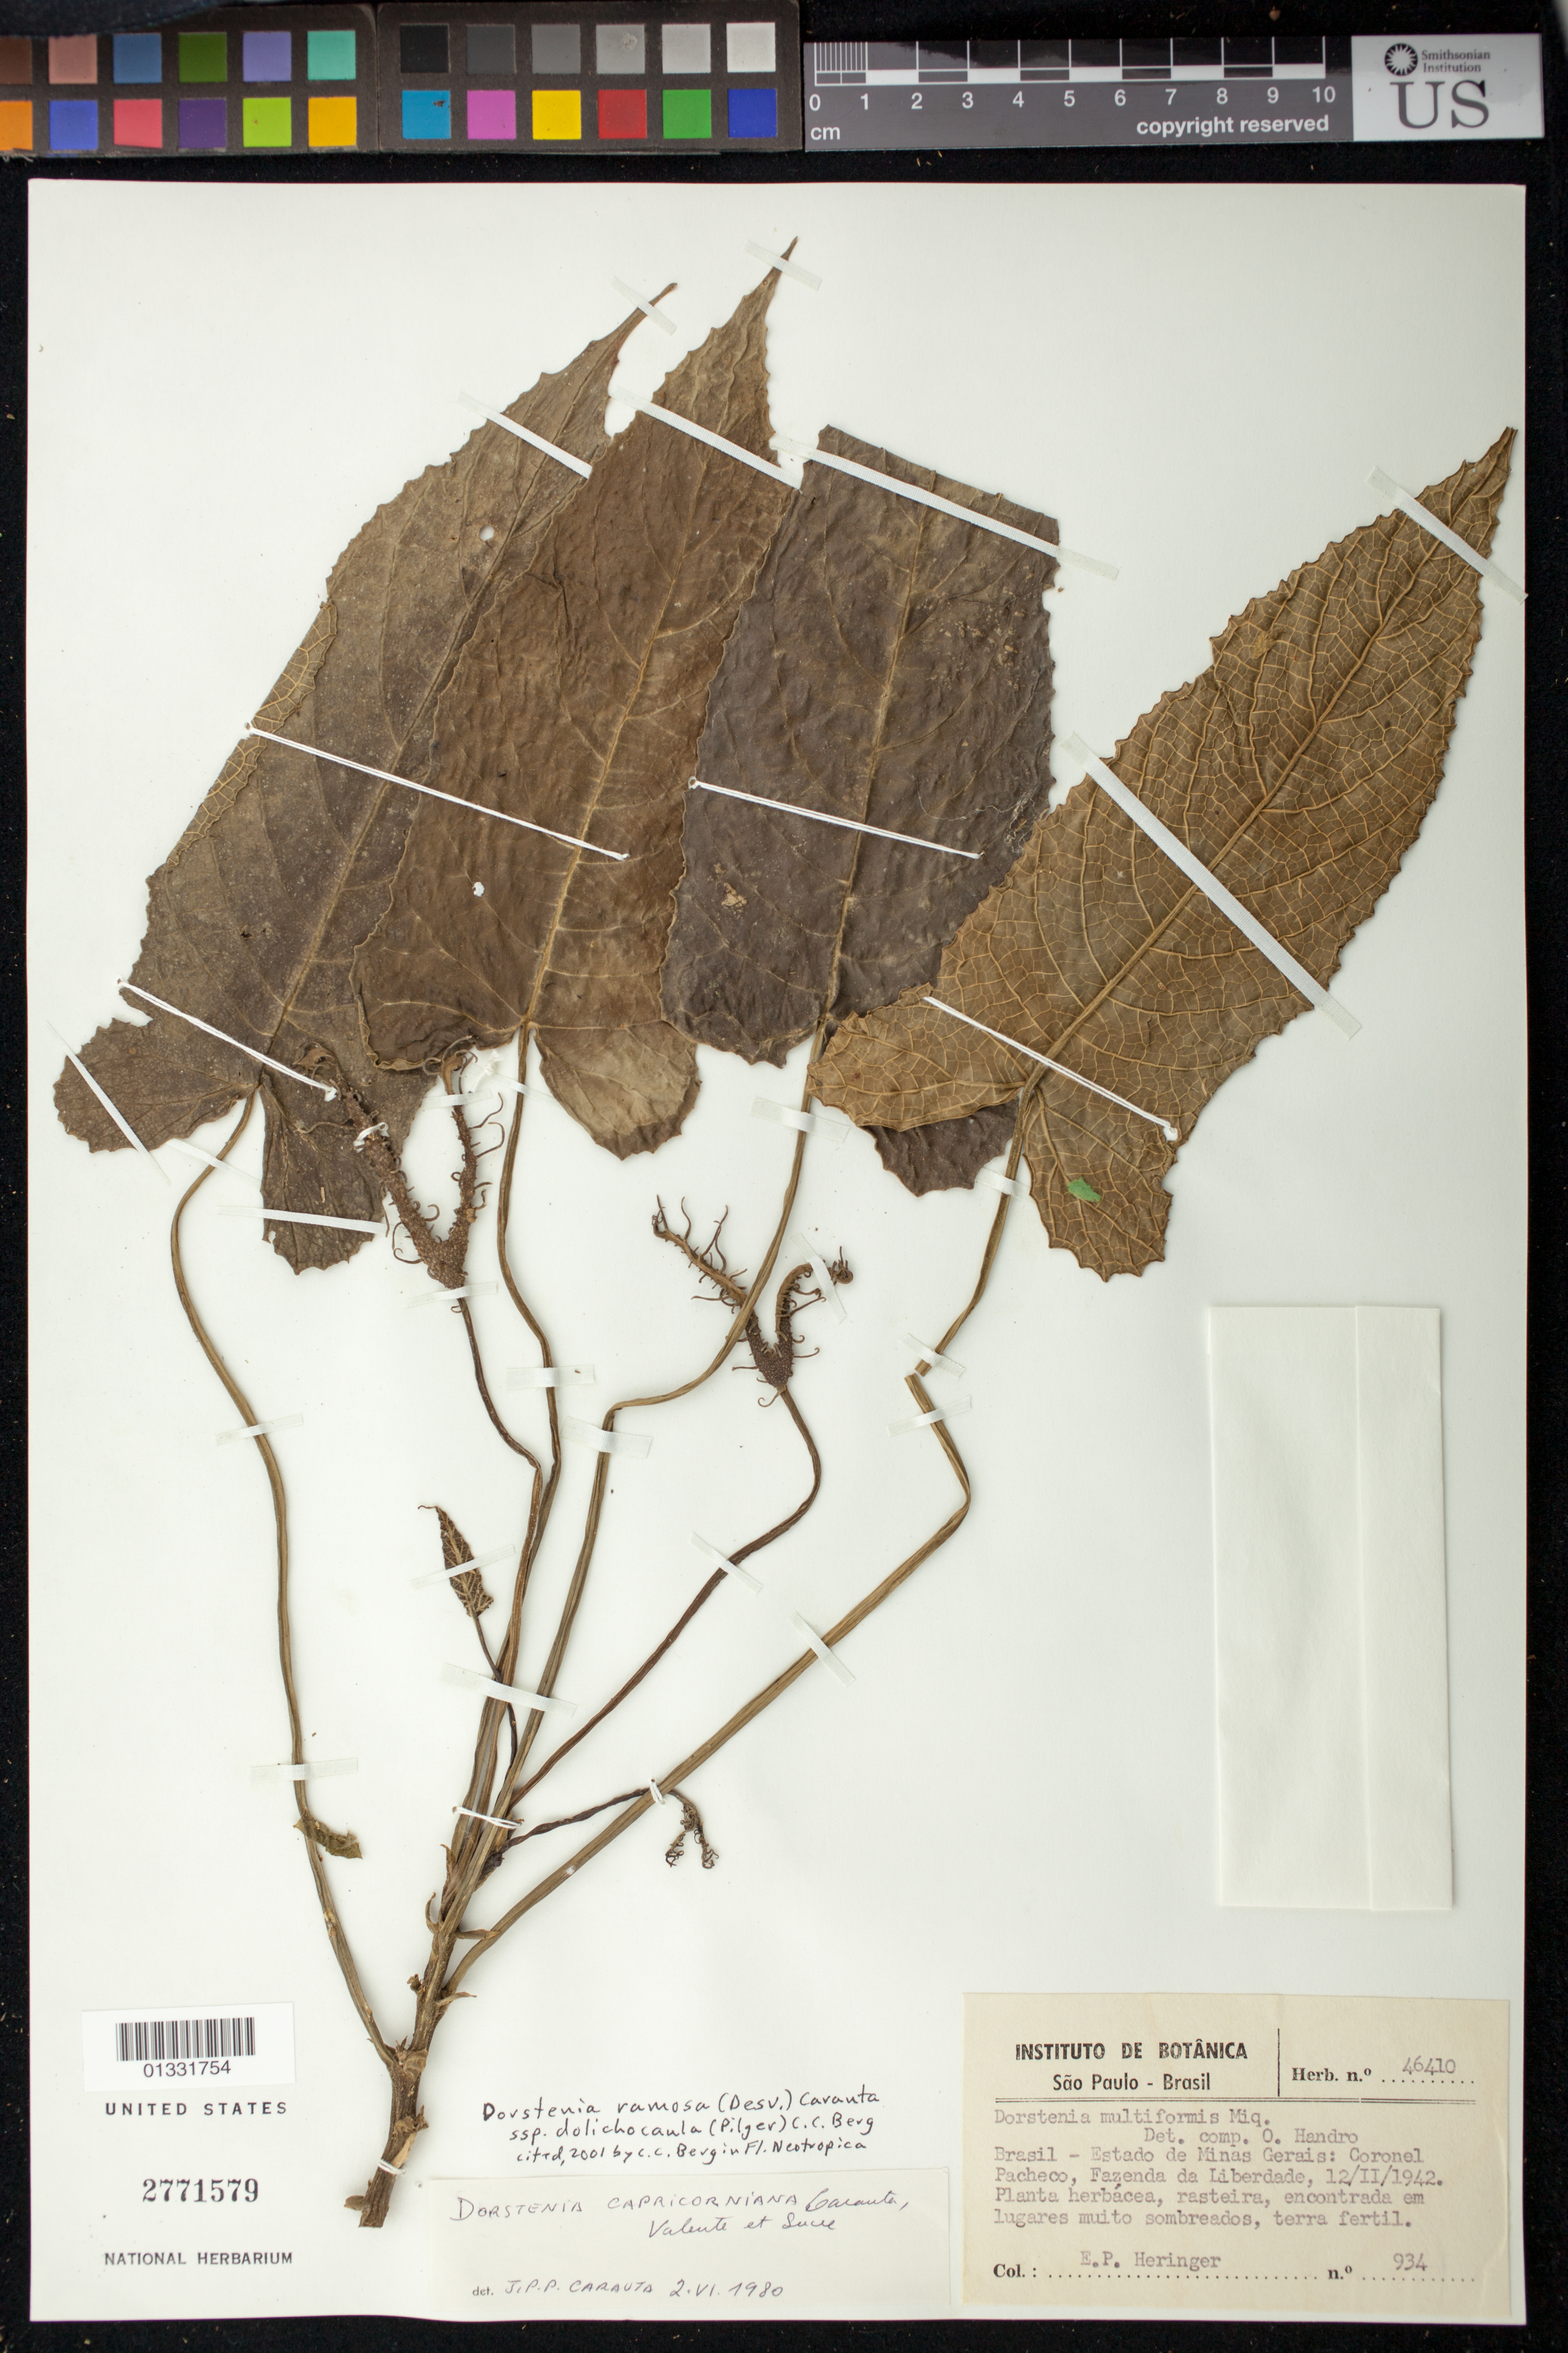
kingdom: Plantae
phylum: Tracheophyta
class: Magnoliopsida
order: Rosales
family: Moraceae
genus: Dorstenia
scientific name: Dorstenia ramosa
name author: (Desv.) Carauta et al.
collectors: E. P. Heringer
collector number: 934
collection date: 1942-02-12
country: Brazil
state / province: Minas Gerais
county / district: Coronel Pacheco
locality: Fazenda da Liberdade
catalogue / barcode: US 2771579